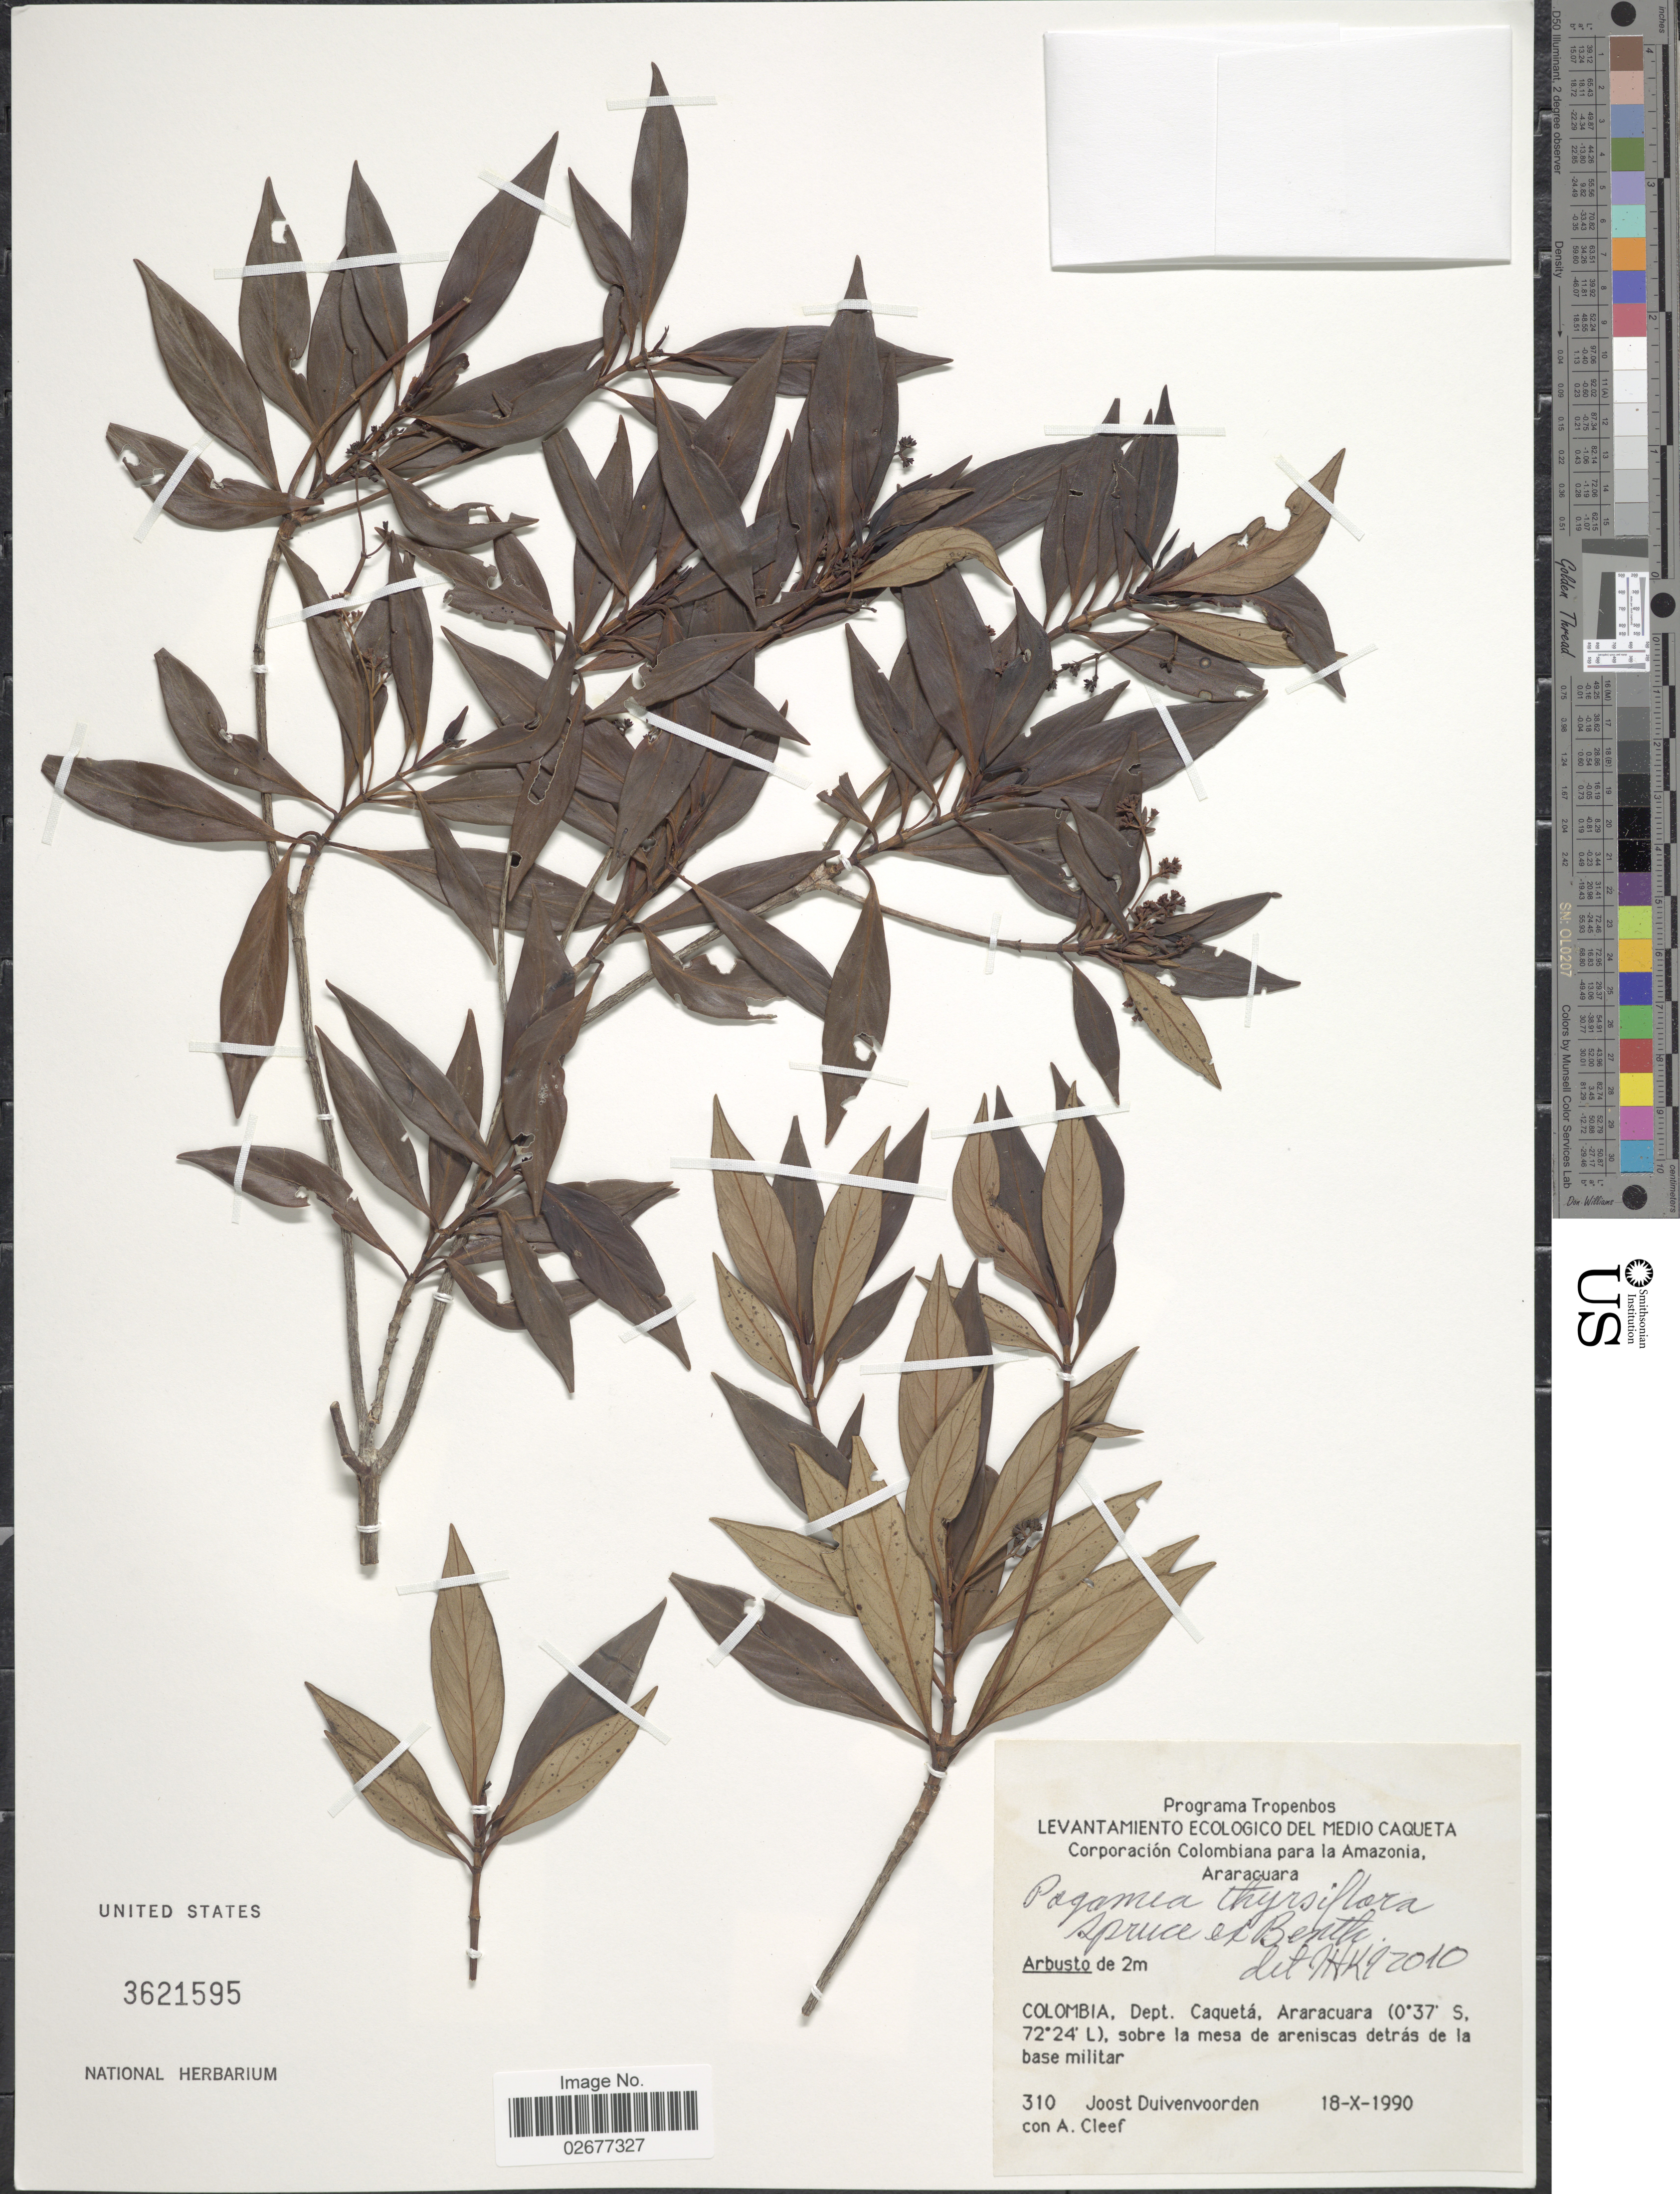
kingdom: Plantae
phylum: Tracheophyta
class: Magnoliopsida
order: Gentianales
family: Rubiaceae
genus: Pagamea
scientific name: Pagamea thyrsiflora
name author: Spruce ex Benth.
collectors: J. Duivenvoorden & A. M. Cleef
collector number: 310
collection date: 1990-10-18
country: Colombia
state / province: Caquetá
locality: Colombia, Dept. Caqueta, Araracuara, sobre la mesa de areniscas detras de la base militar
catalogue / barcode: US 3621595